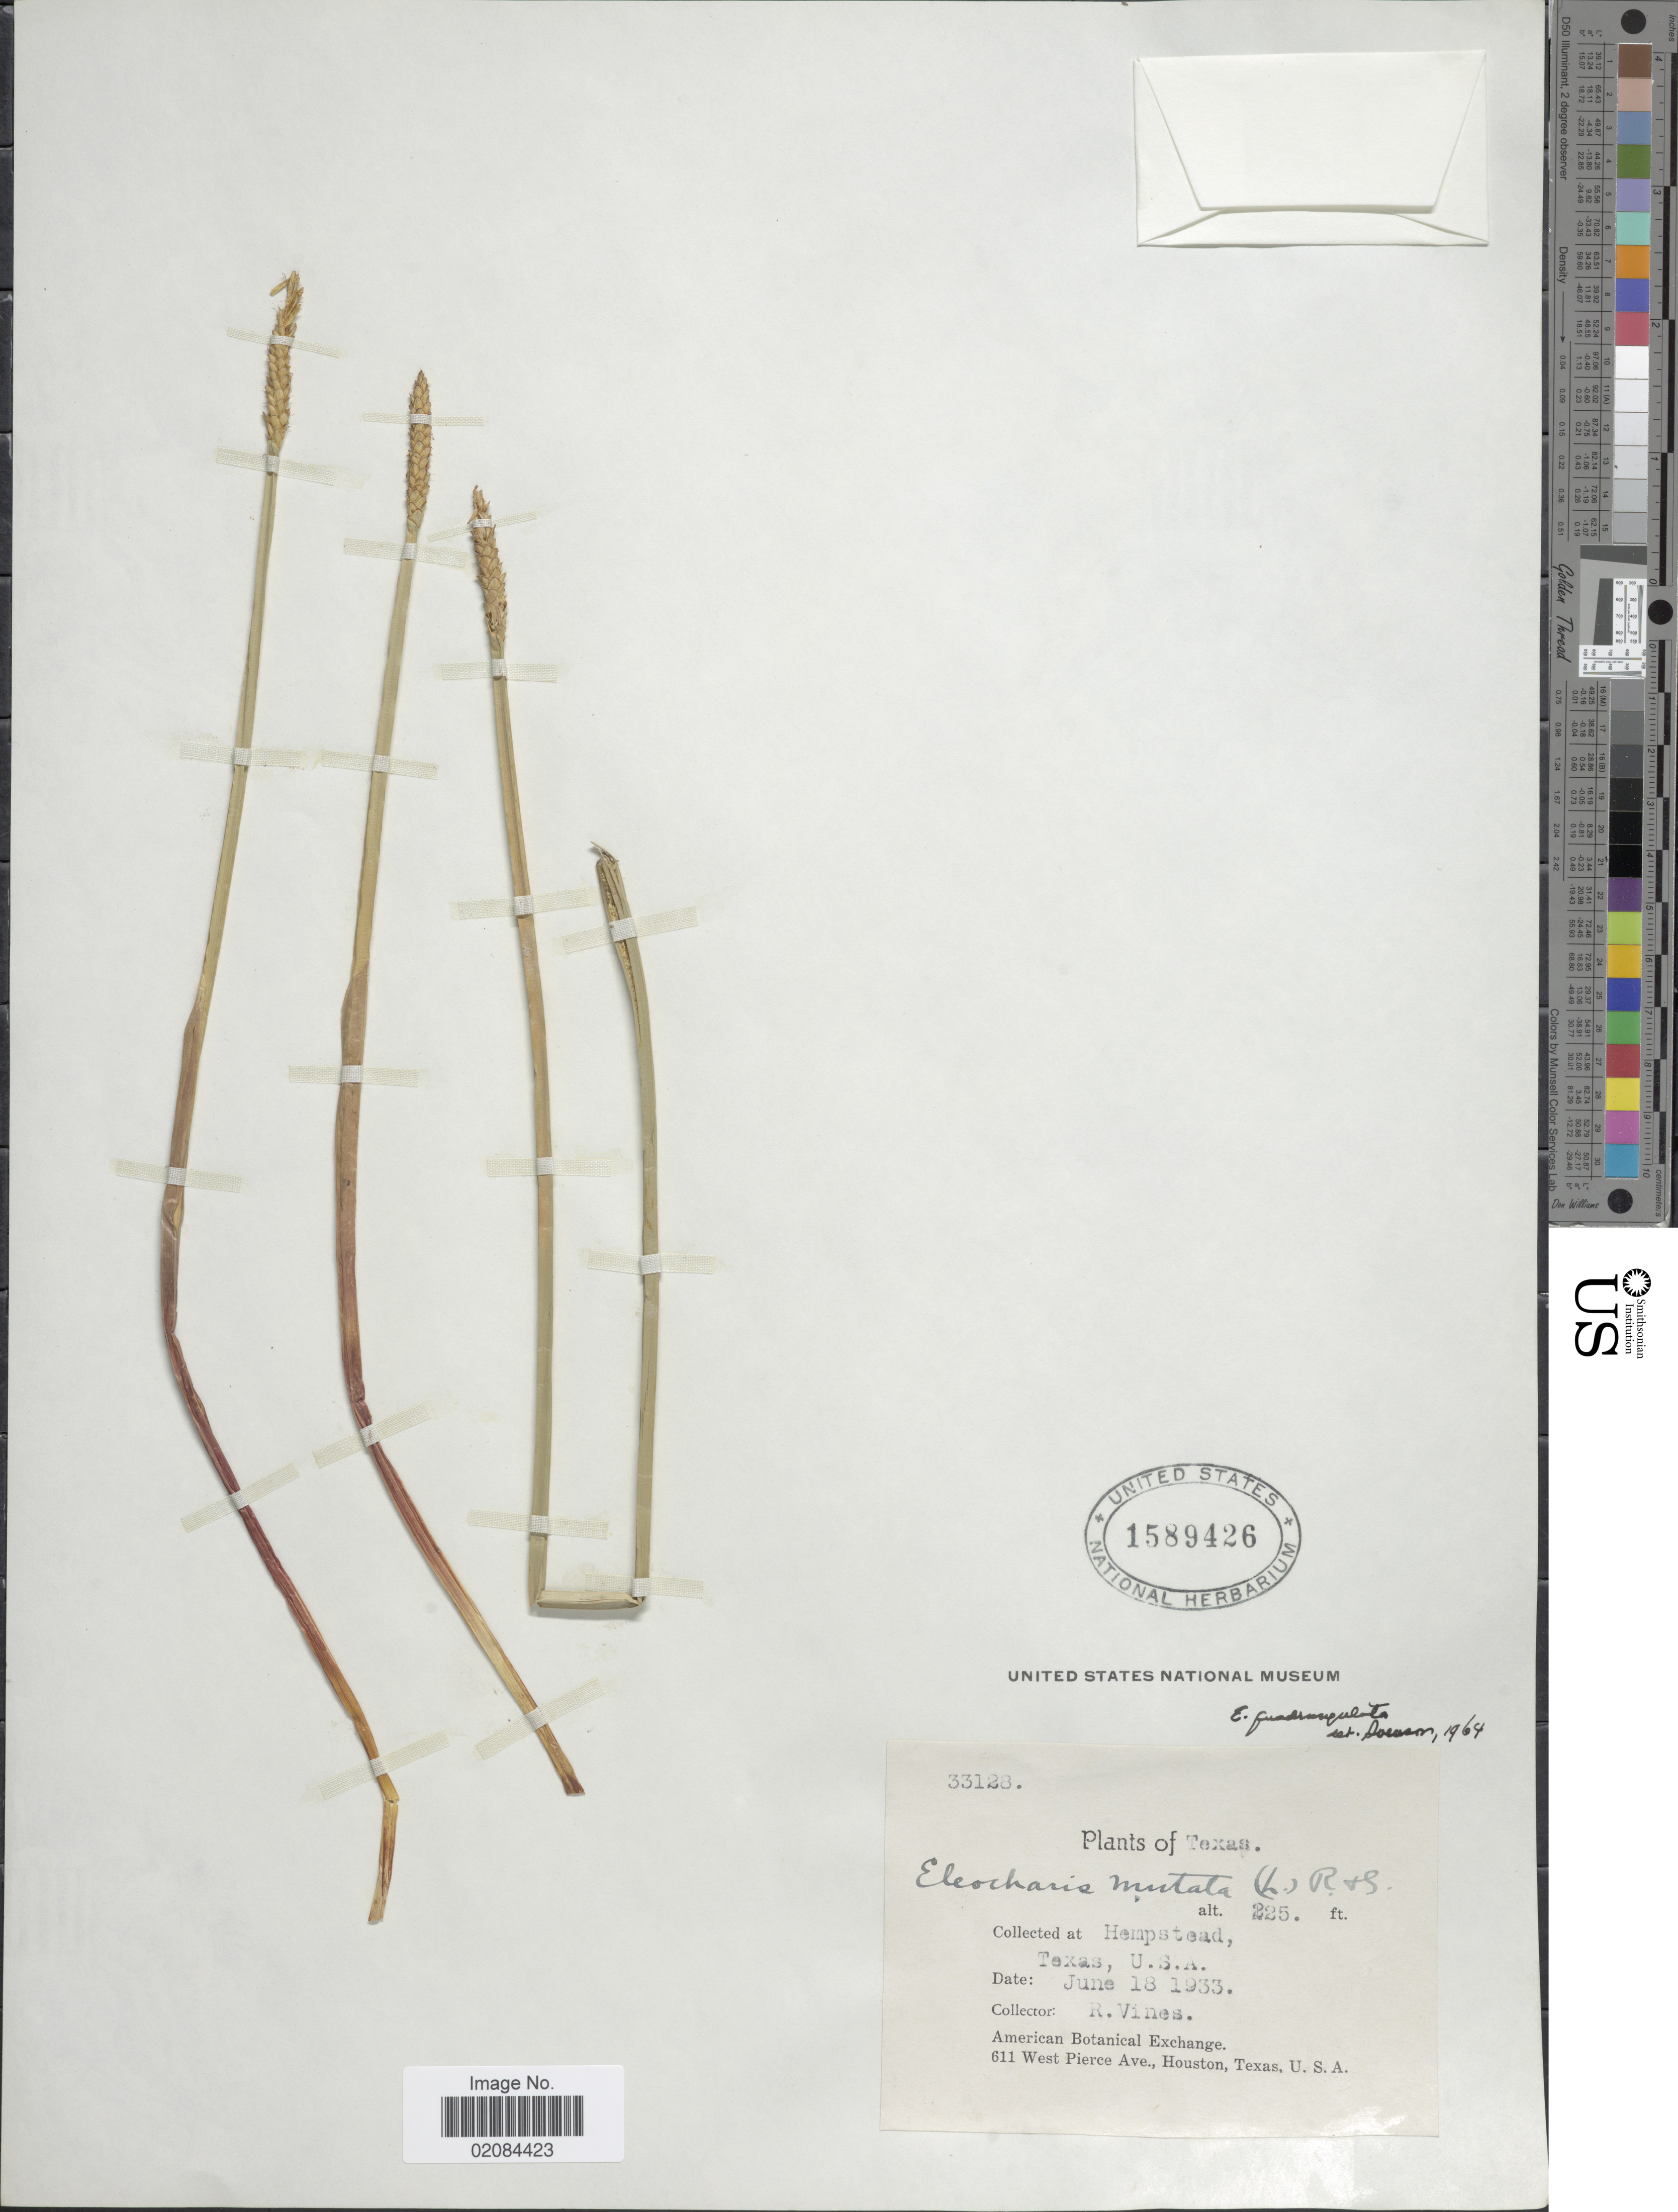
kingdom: Plantae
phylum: Tracheophyta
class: Liliopsida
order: Poales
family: Cyperaceae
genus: Eleocharis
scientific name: Eleocharis quadrangulata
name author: (Michx.) Roem. & Schult.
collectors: R. Vines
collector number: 33128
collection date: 1933-06-18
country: United States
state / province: Texas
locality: Hempstead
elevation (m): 69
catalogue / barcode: US 1589426